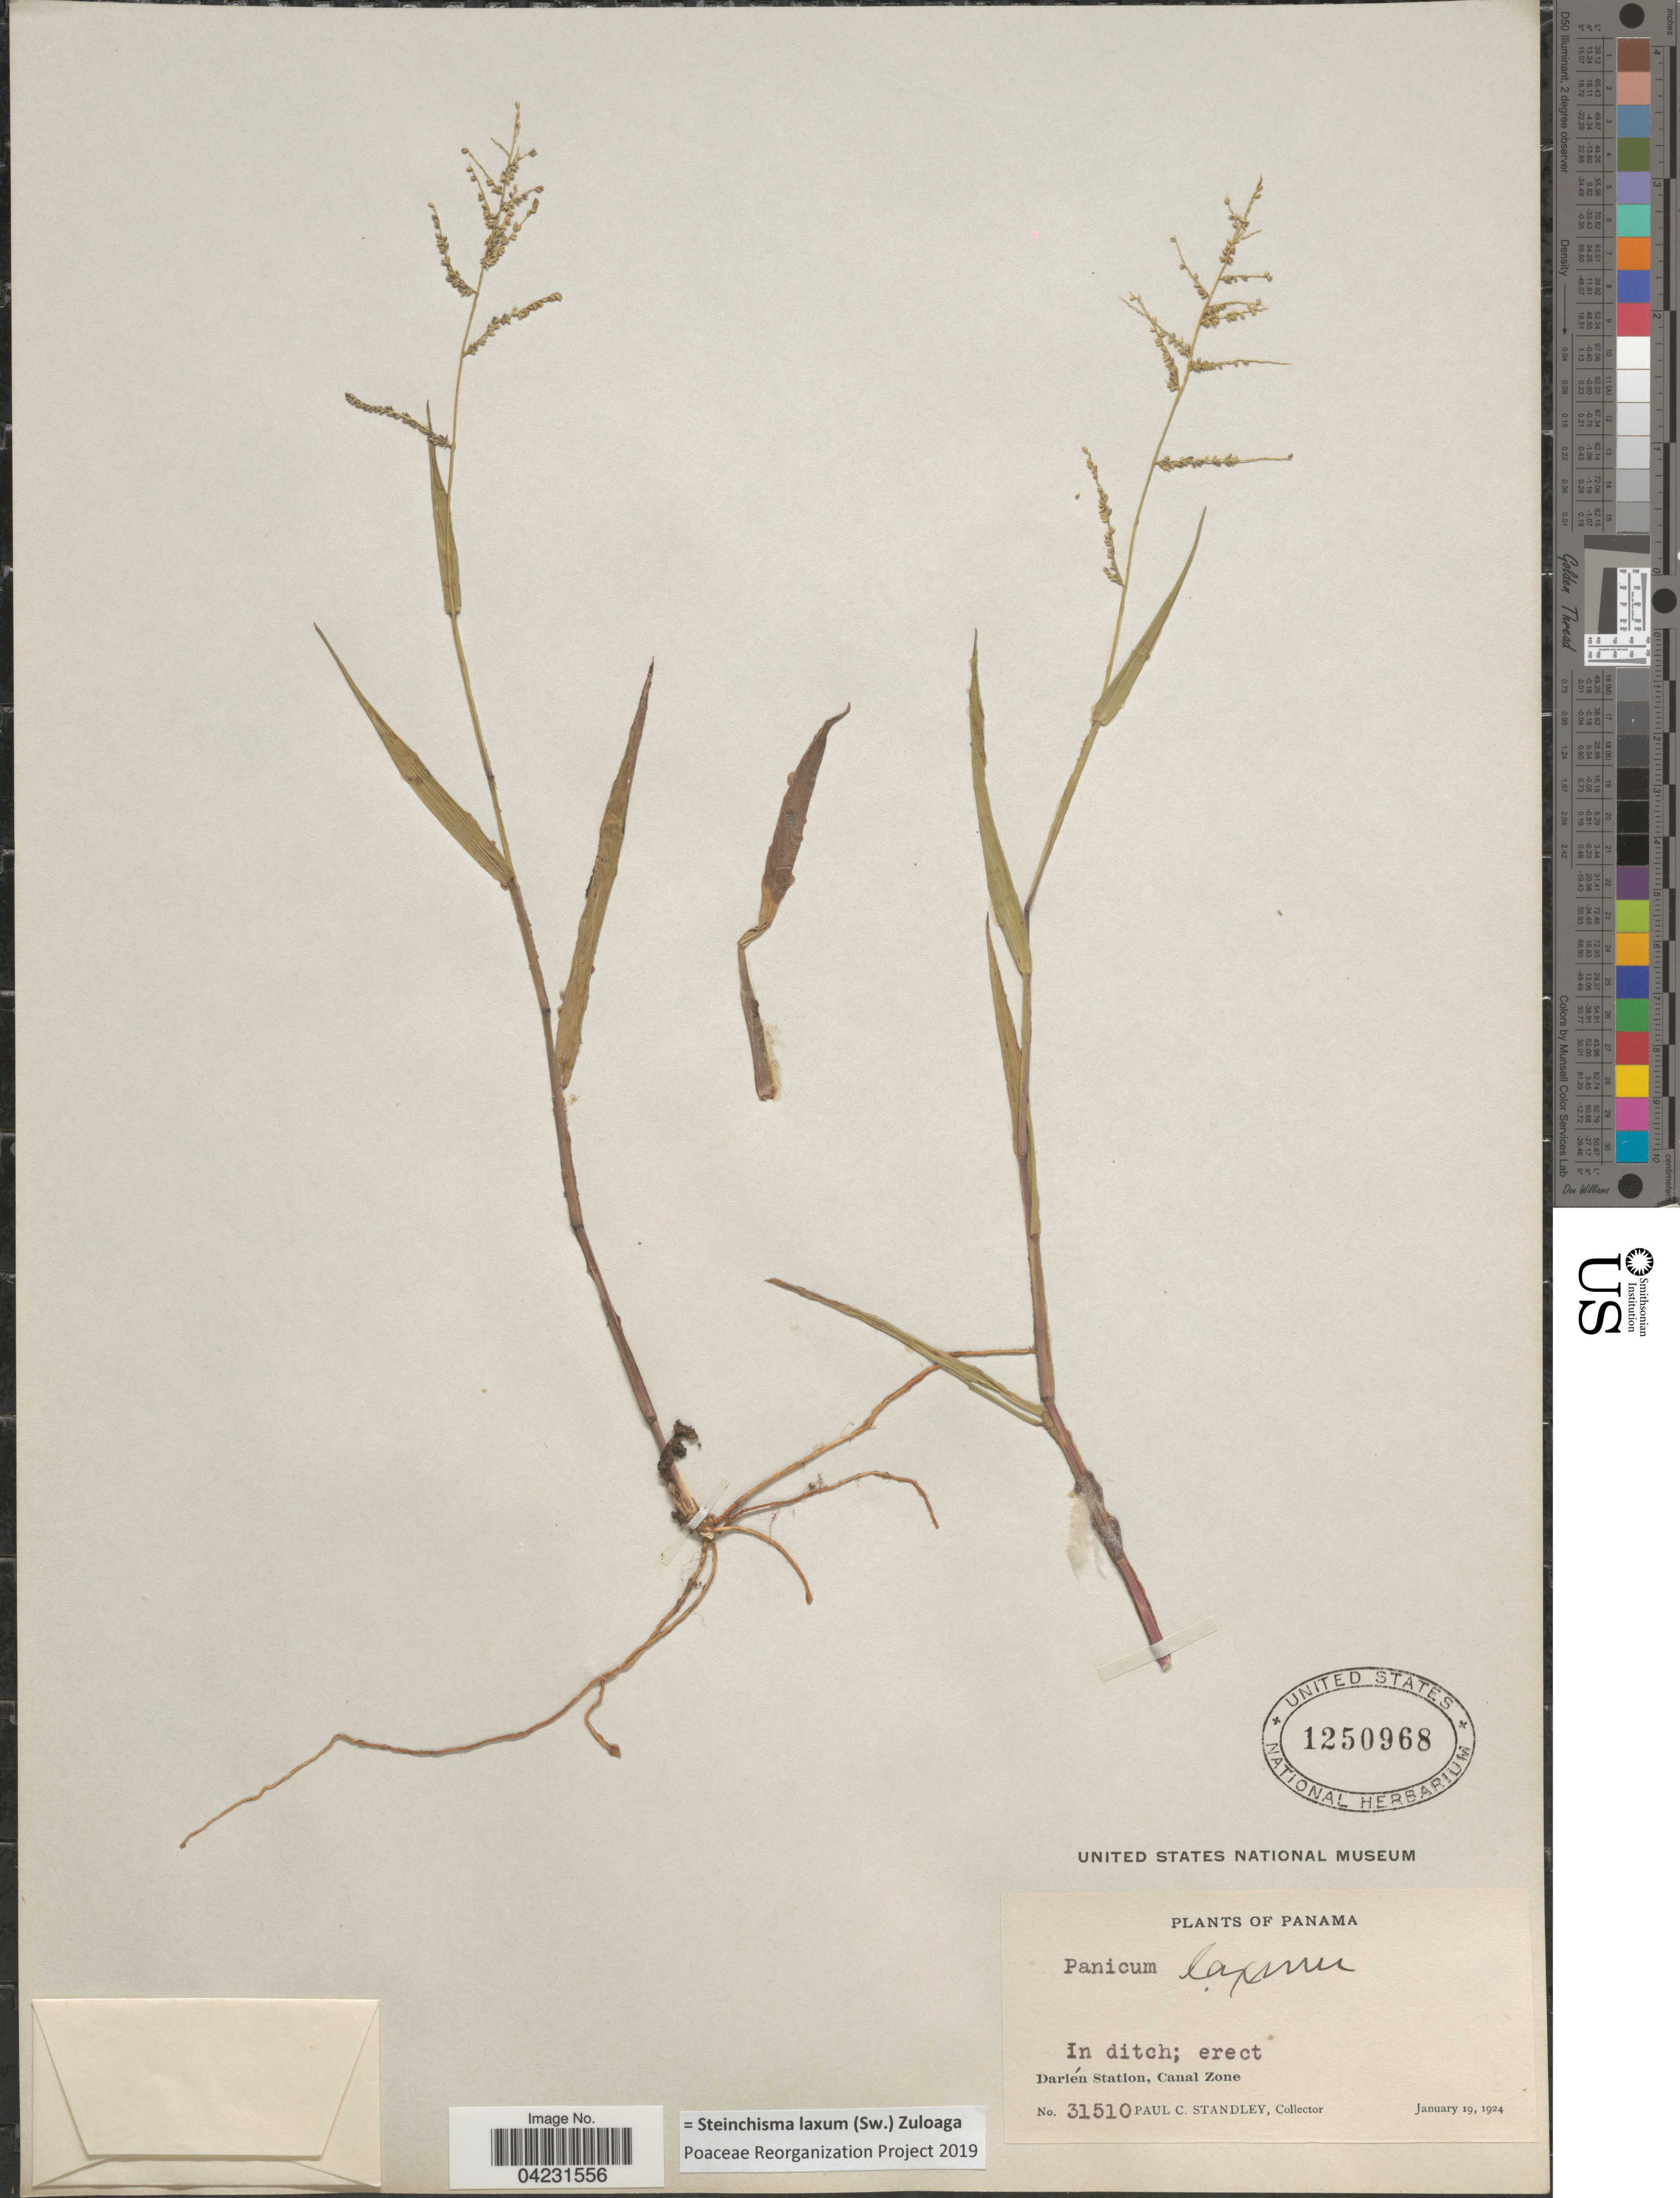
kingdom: Plantae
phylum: Tracheophyta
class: Liliopsida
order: Poales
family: Poaceae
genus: Steinchisma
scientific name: Steinchisma laxum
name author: (Sw.) Zuloaga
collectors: P. C. Standley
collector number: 31510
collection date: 1924-01-19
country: Panama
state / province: Colón / Panamá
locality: In ditch; Darién Station, Canal Zone.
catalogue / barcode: US 1250968